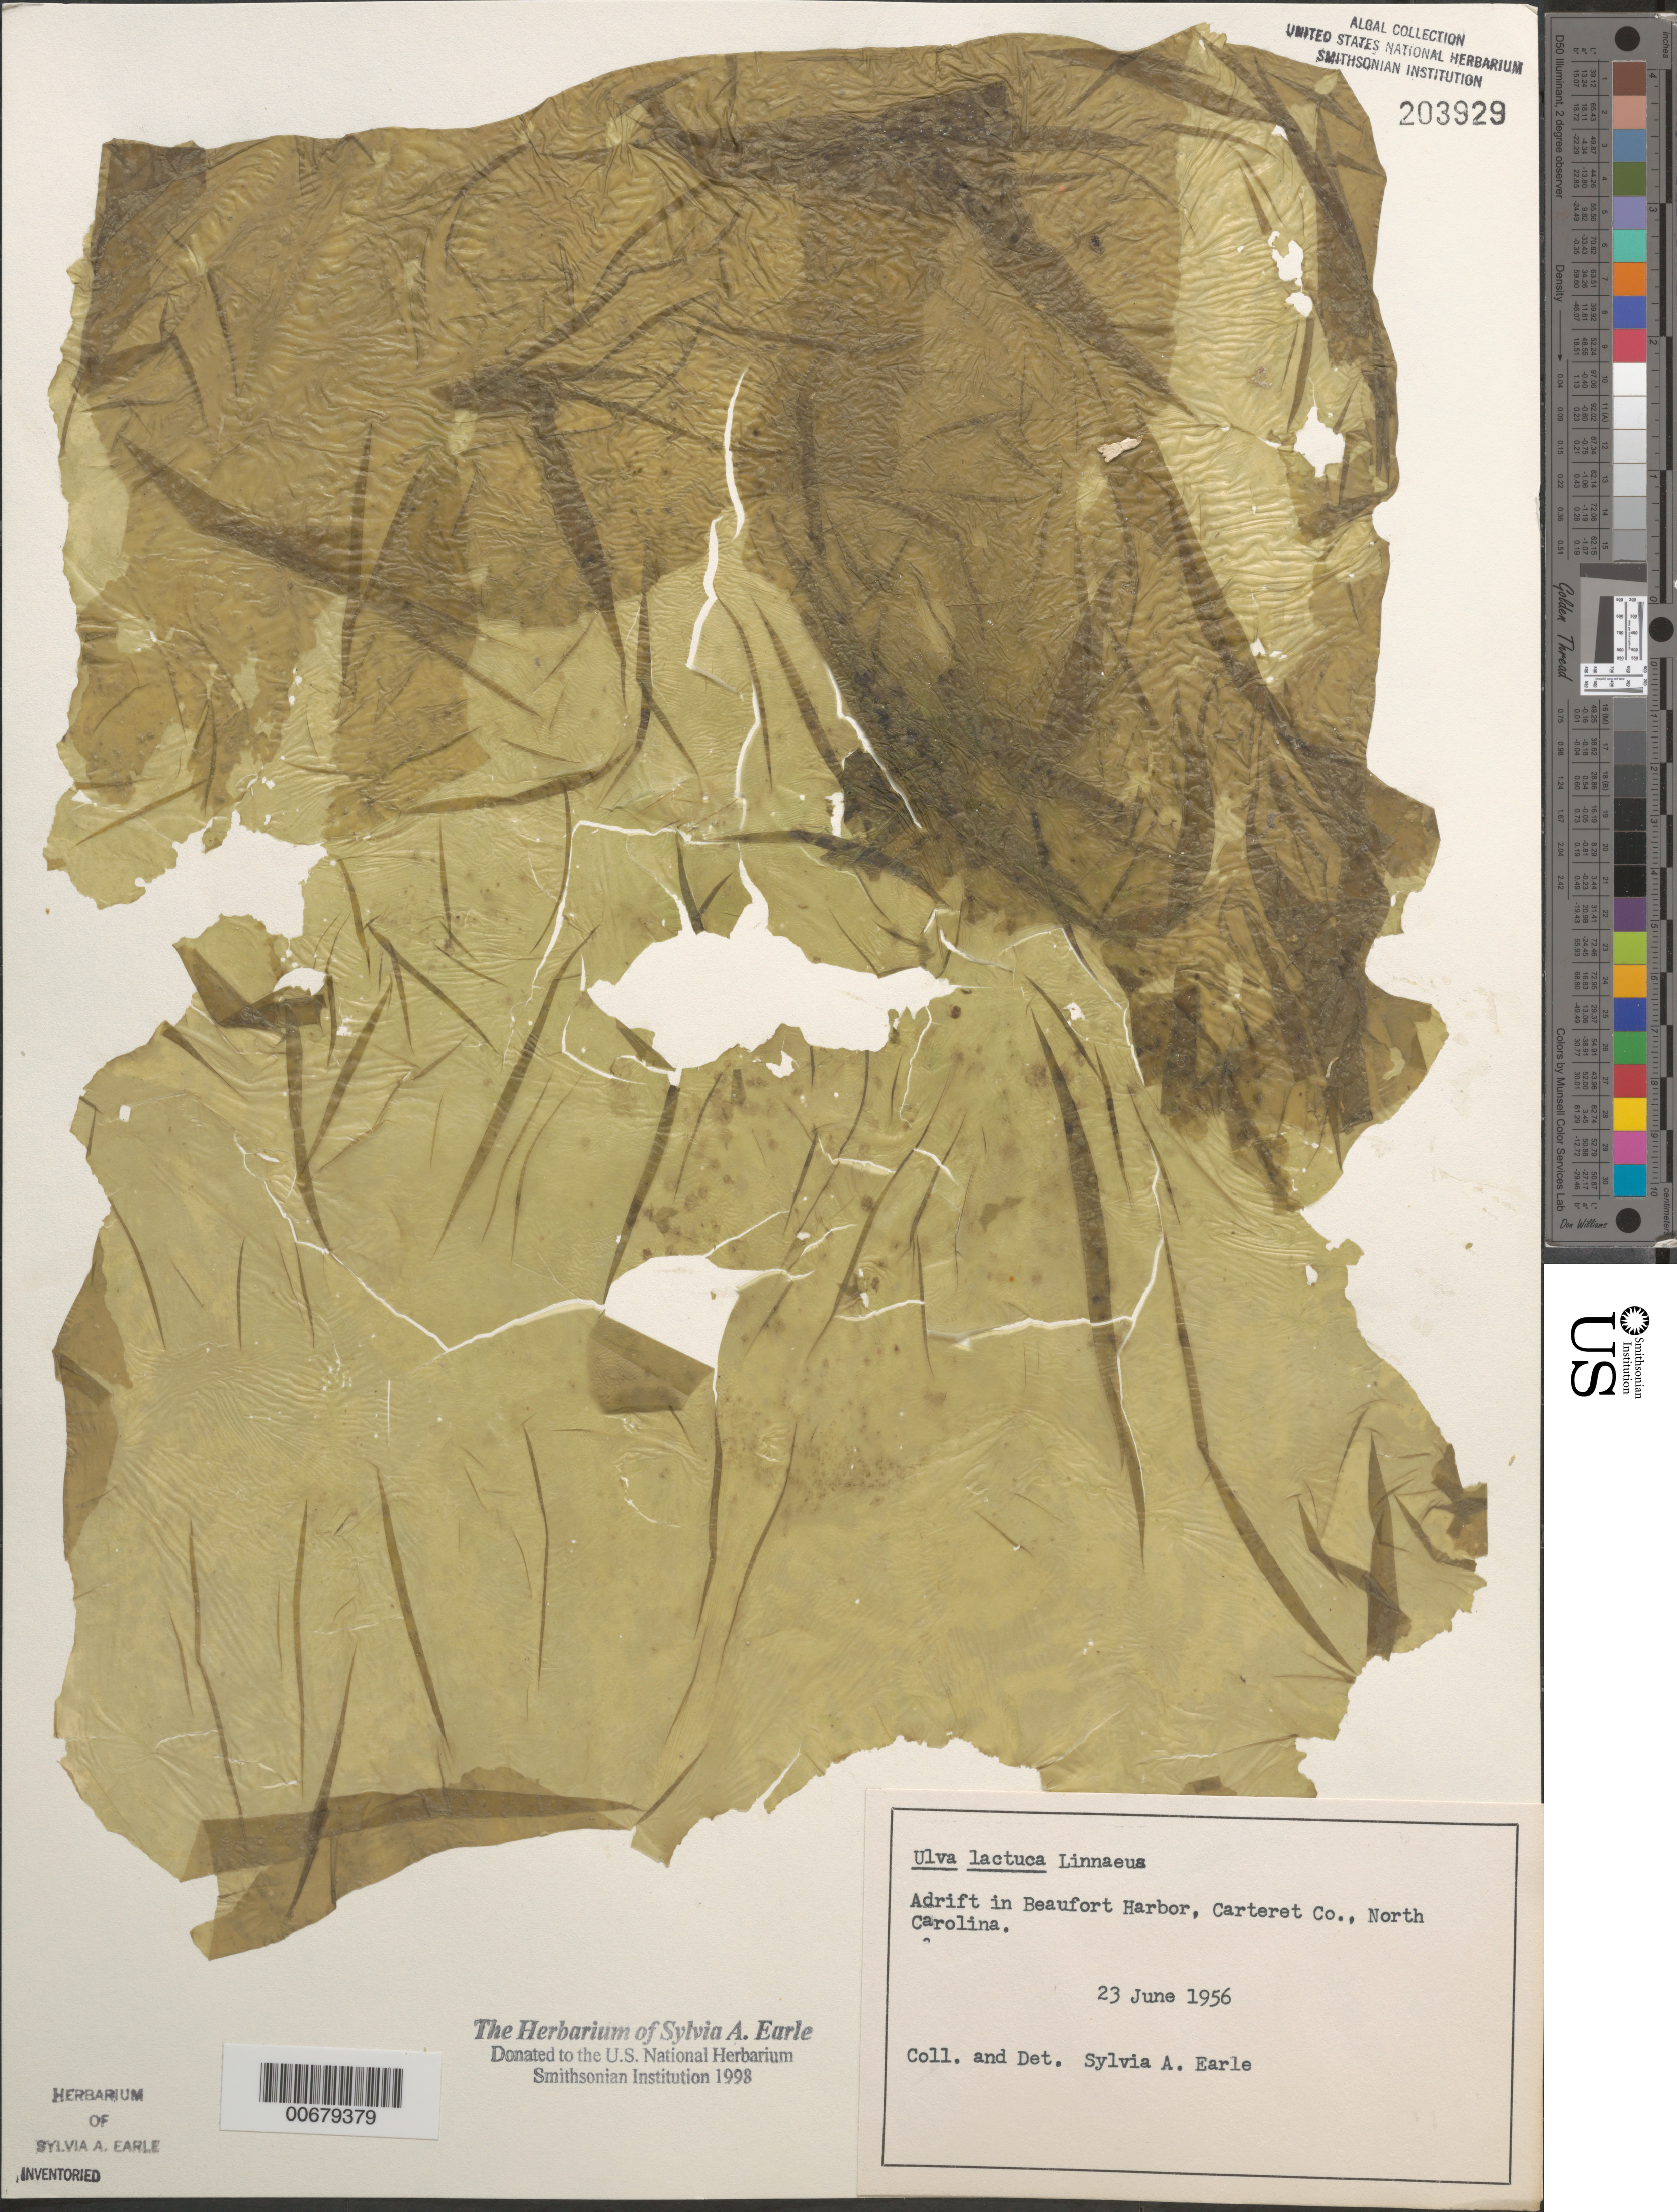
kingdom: Plantae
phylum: Chlorophyta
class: Ulvophyceae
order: Ulvales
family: Ulvaceae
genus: Ulva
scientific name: Ulva lactuca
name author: L.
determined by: Earle, S. A.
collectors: S. A. Earle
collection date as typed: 23 Jun 1956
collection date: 1956-06-23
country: United States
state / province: North Carolina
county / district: Carteret County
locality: Beaufort Harbor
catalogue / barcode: US 203929